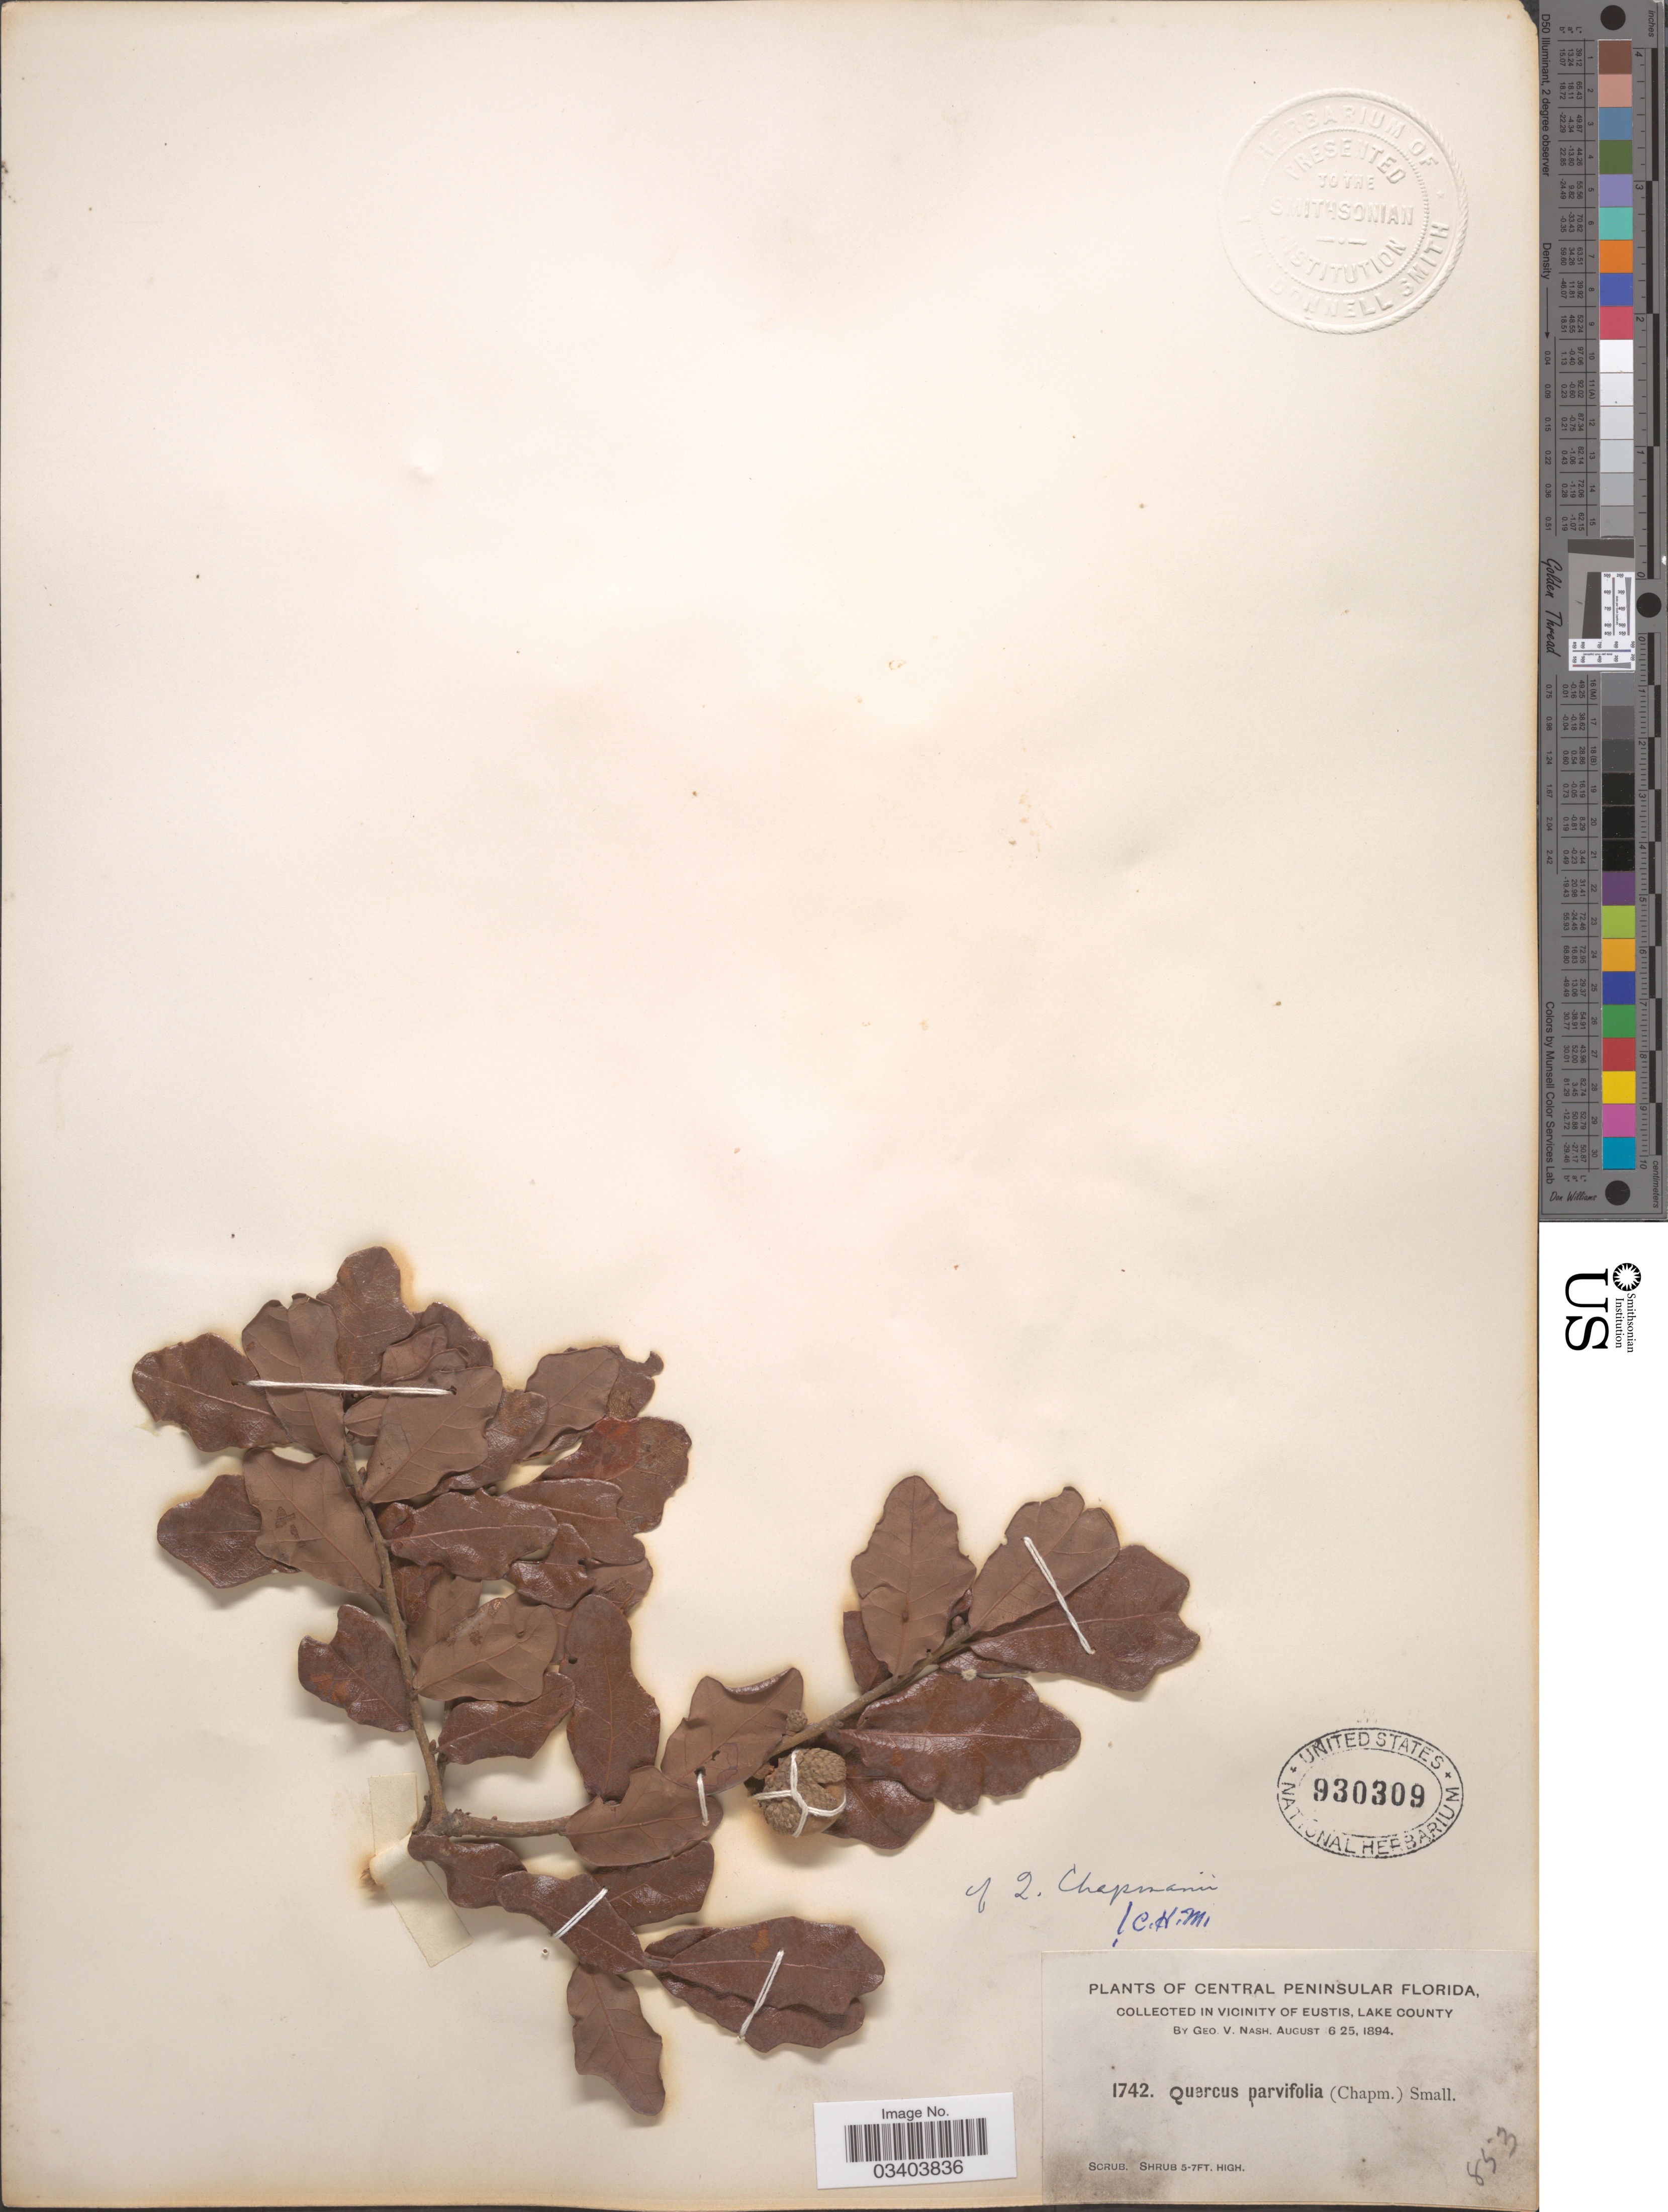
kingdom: Plantae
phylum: Tracheophyta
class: Magnoliopsida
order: Fagales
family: Fagaceae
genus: Quercus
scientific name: Quercus chapmanii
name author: Sarg.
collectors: G. V. Nash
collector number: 1742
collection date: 1894-08-06/1894-08-25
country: United States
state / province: Florida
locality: Central Peninsular Florida. Vicinity of Eustis, Lake County.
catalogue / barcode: US 930309